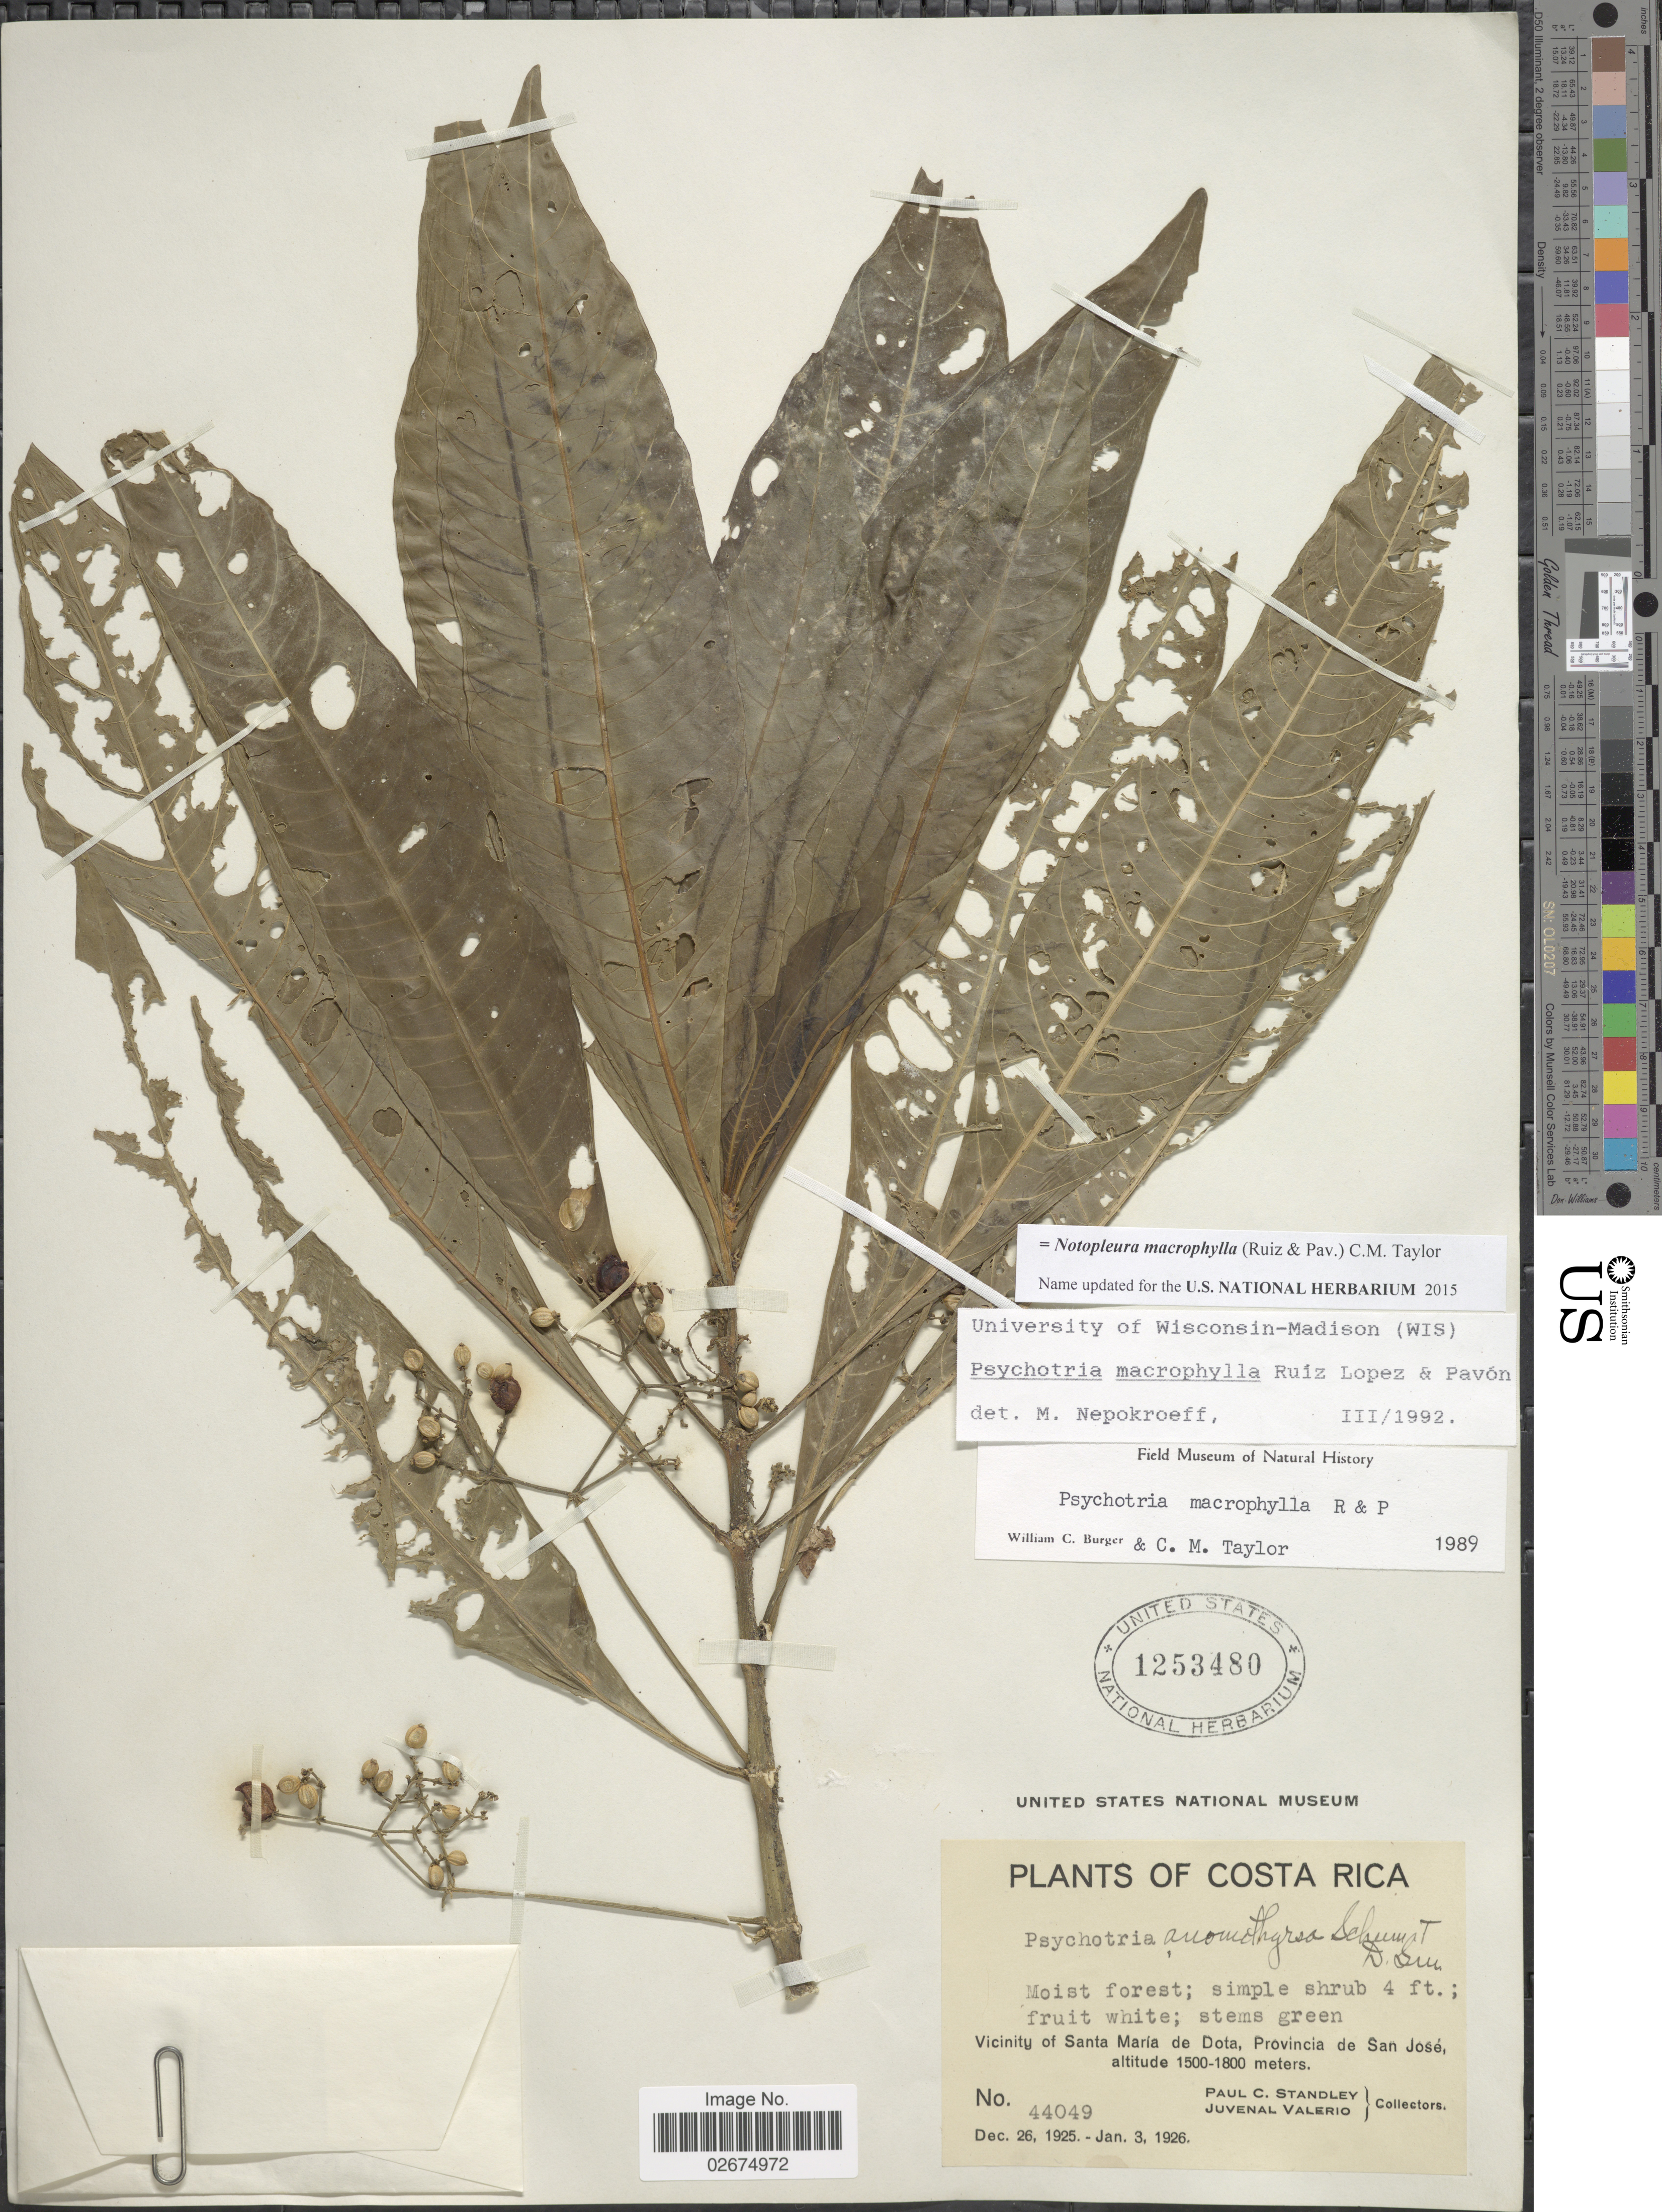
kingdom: Plantae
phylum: Tracheophyta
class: Magnoliopsida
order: Gentianales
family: Rubiaceae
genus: Notopleura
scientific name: Notopleura macrophylla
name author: (Ruiz & Pav.) C.M. Taylor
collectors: P. C. Standley & J. Valerio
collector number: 44049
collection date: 1925-12-26/1926-01-03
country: Costa Rica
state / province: San José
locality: Vicinity of Santa María de Dota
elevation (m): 1500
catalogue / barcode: US 1253480